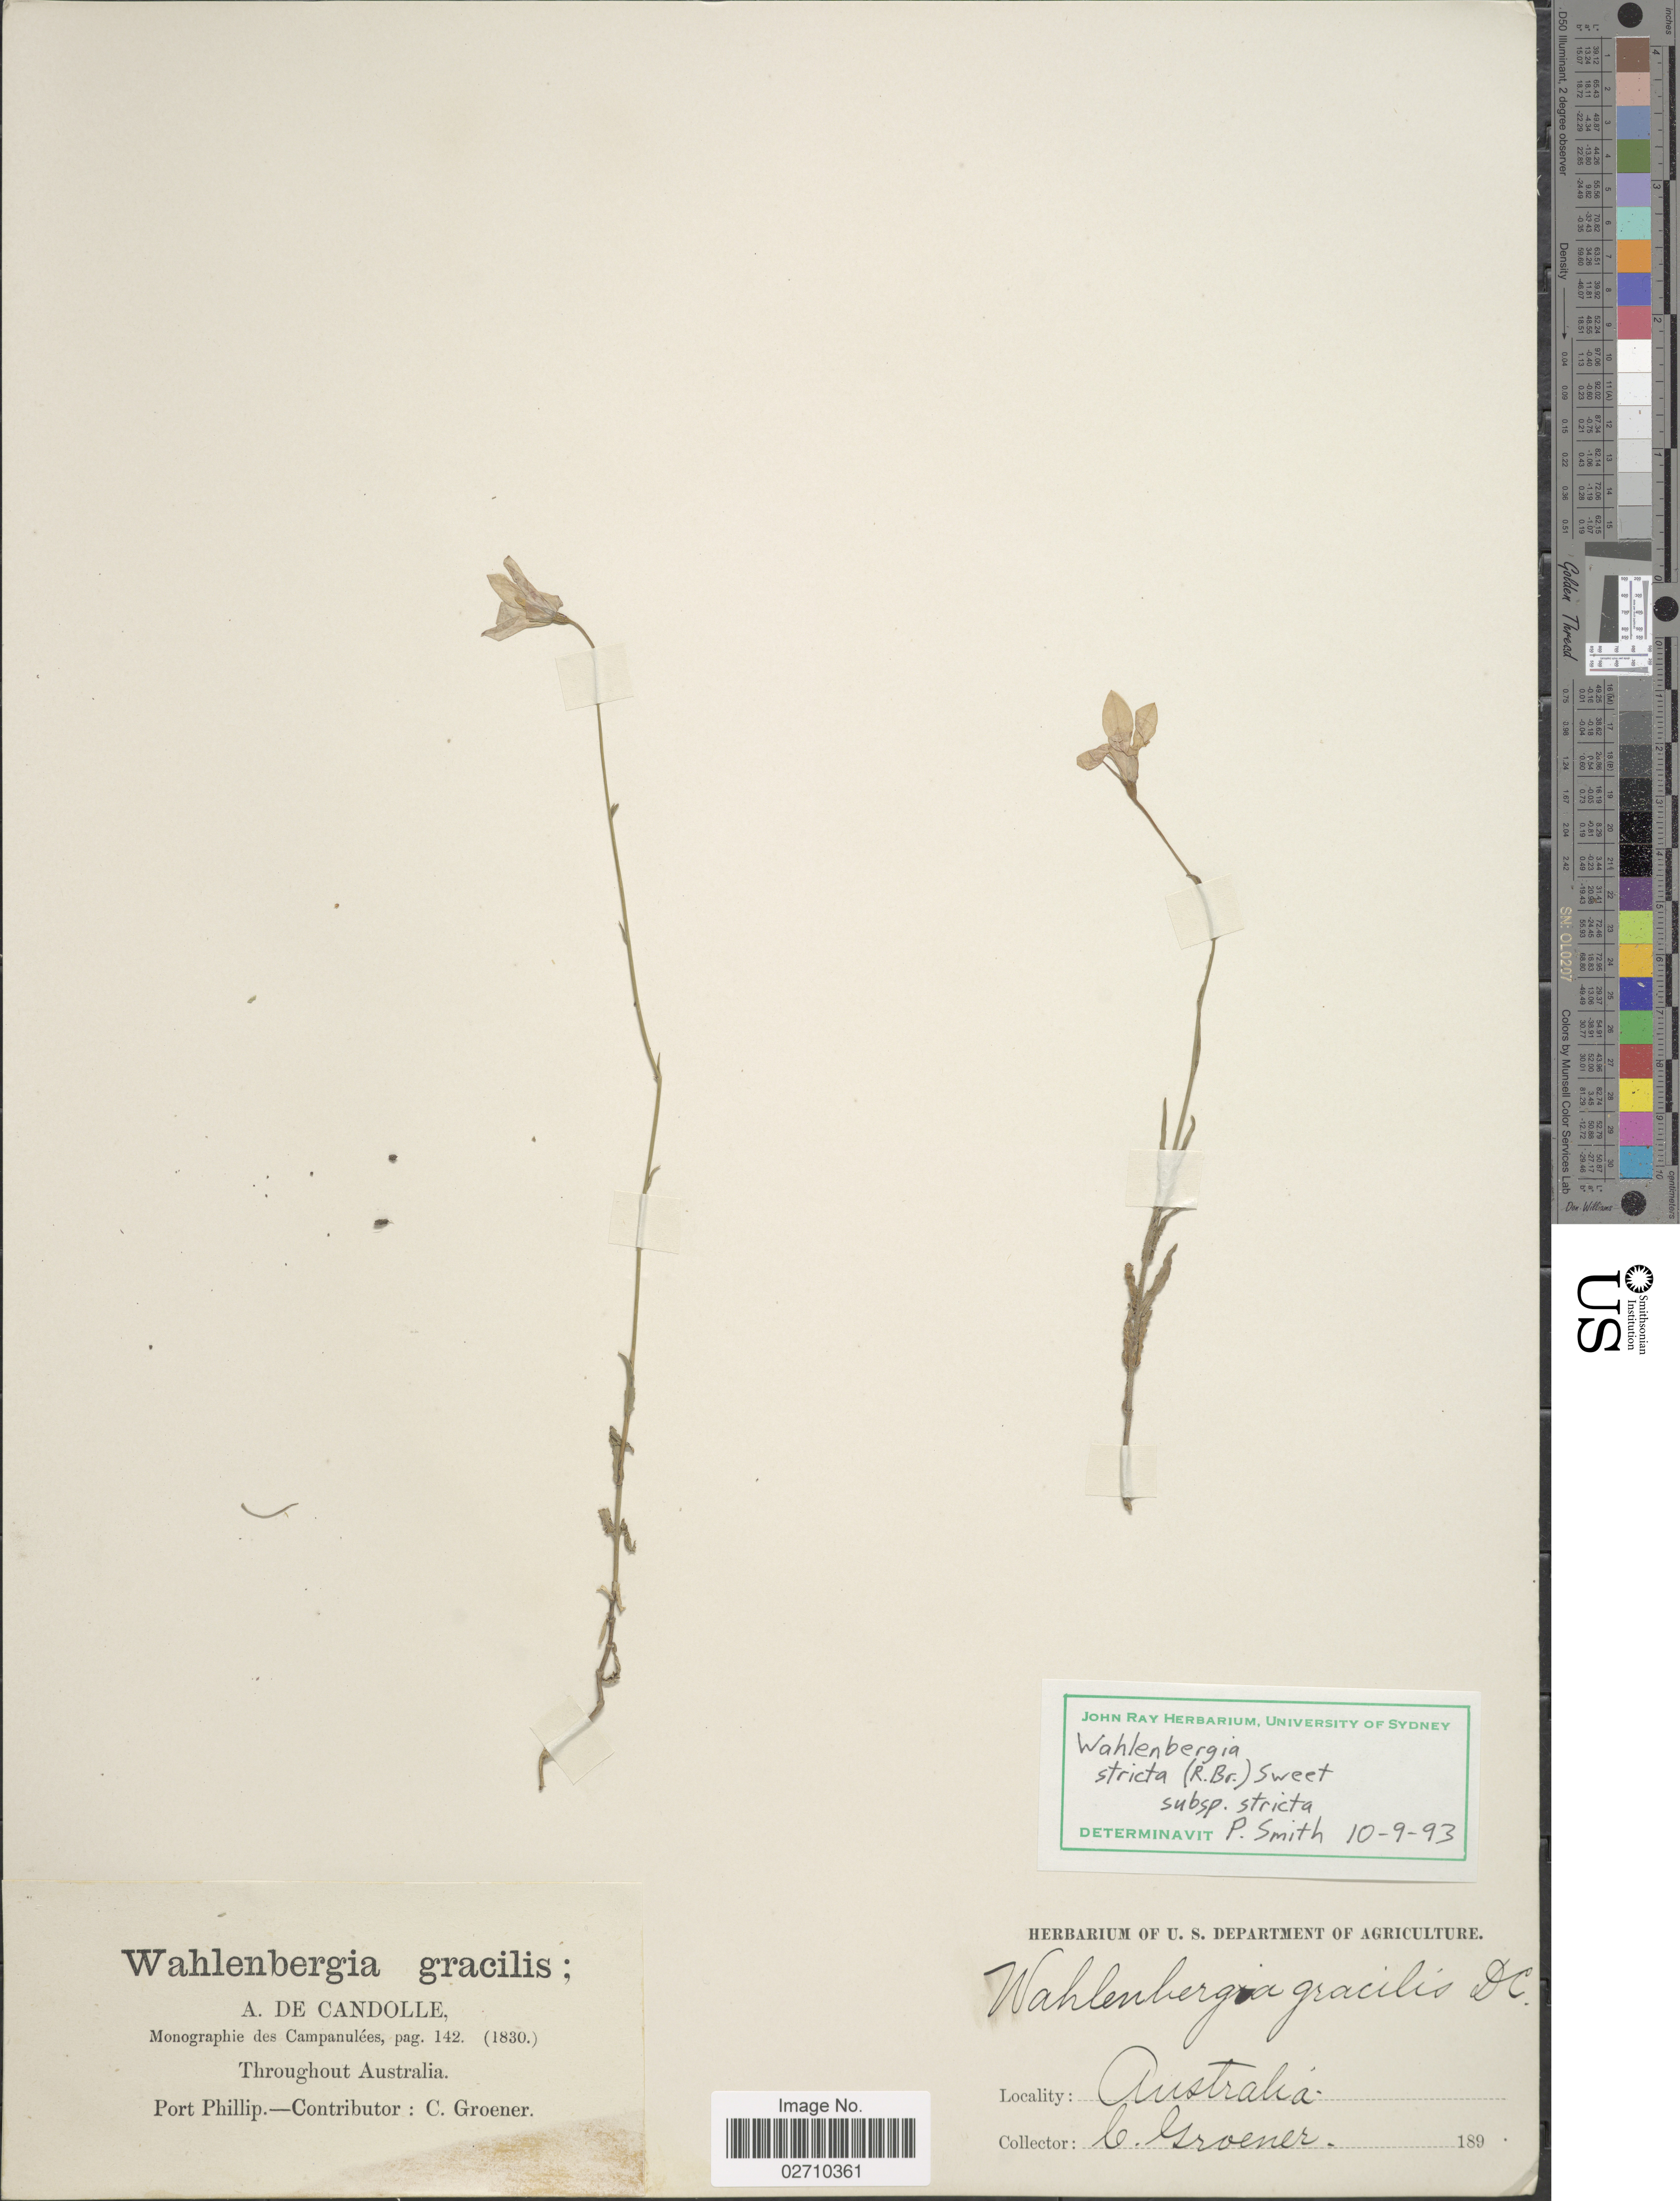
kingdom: Plantae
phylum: Tracheophyta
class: Magnoliopsida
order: Asterales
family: Campanulaceae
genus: Wahlenbergia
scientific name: Wahlenbergia stricta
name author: (R. Br.) Sweet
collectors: C. Groener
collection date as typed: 189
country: Australia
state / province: Victoria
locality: Port Phillip